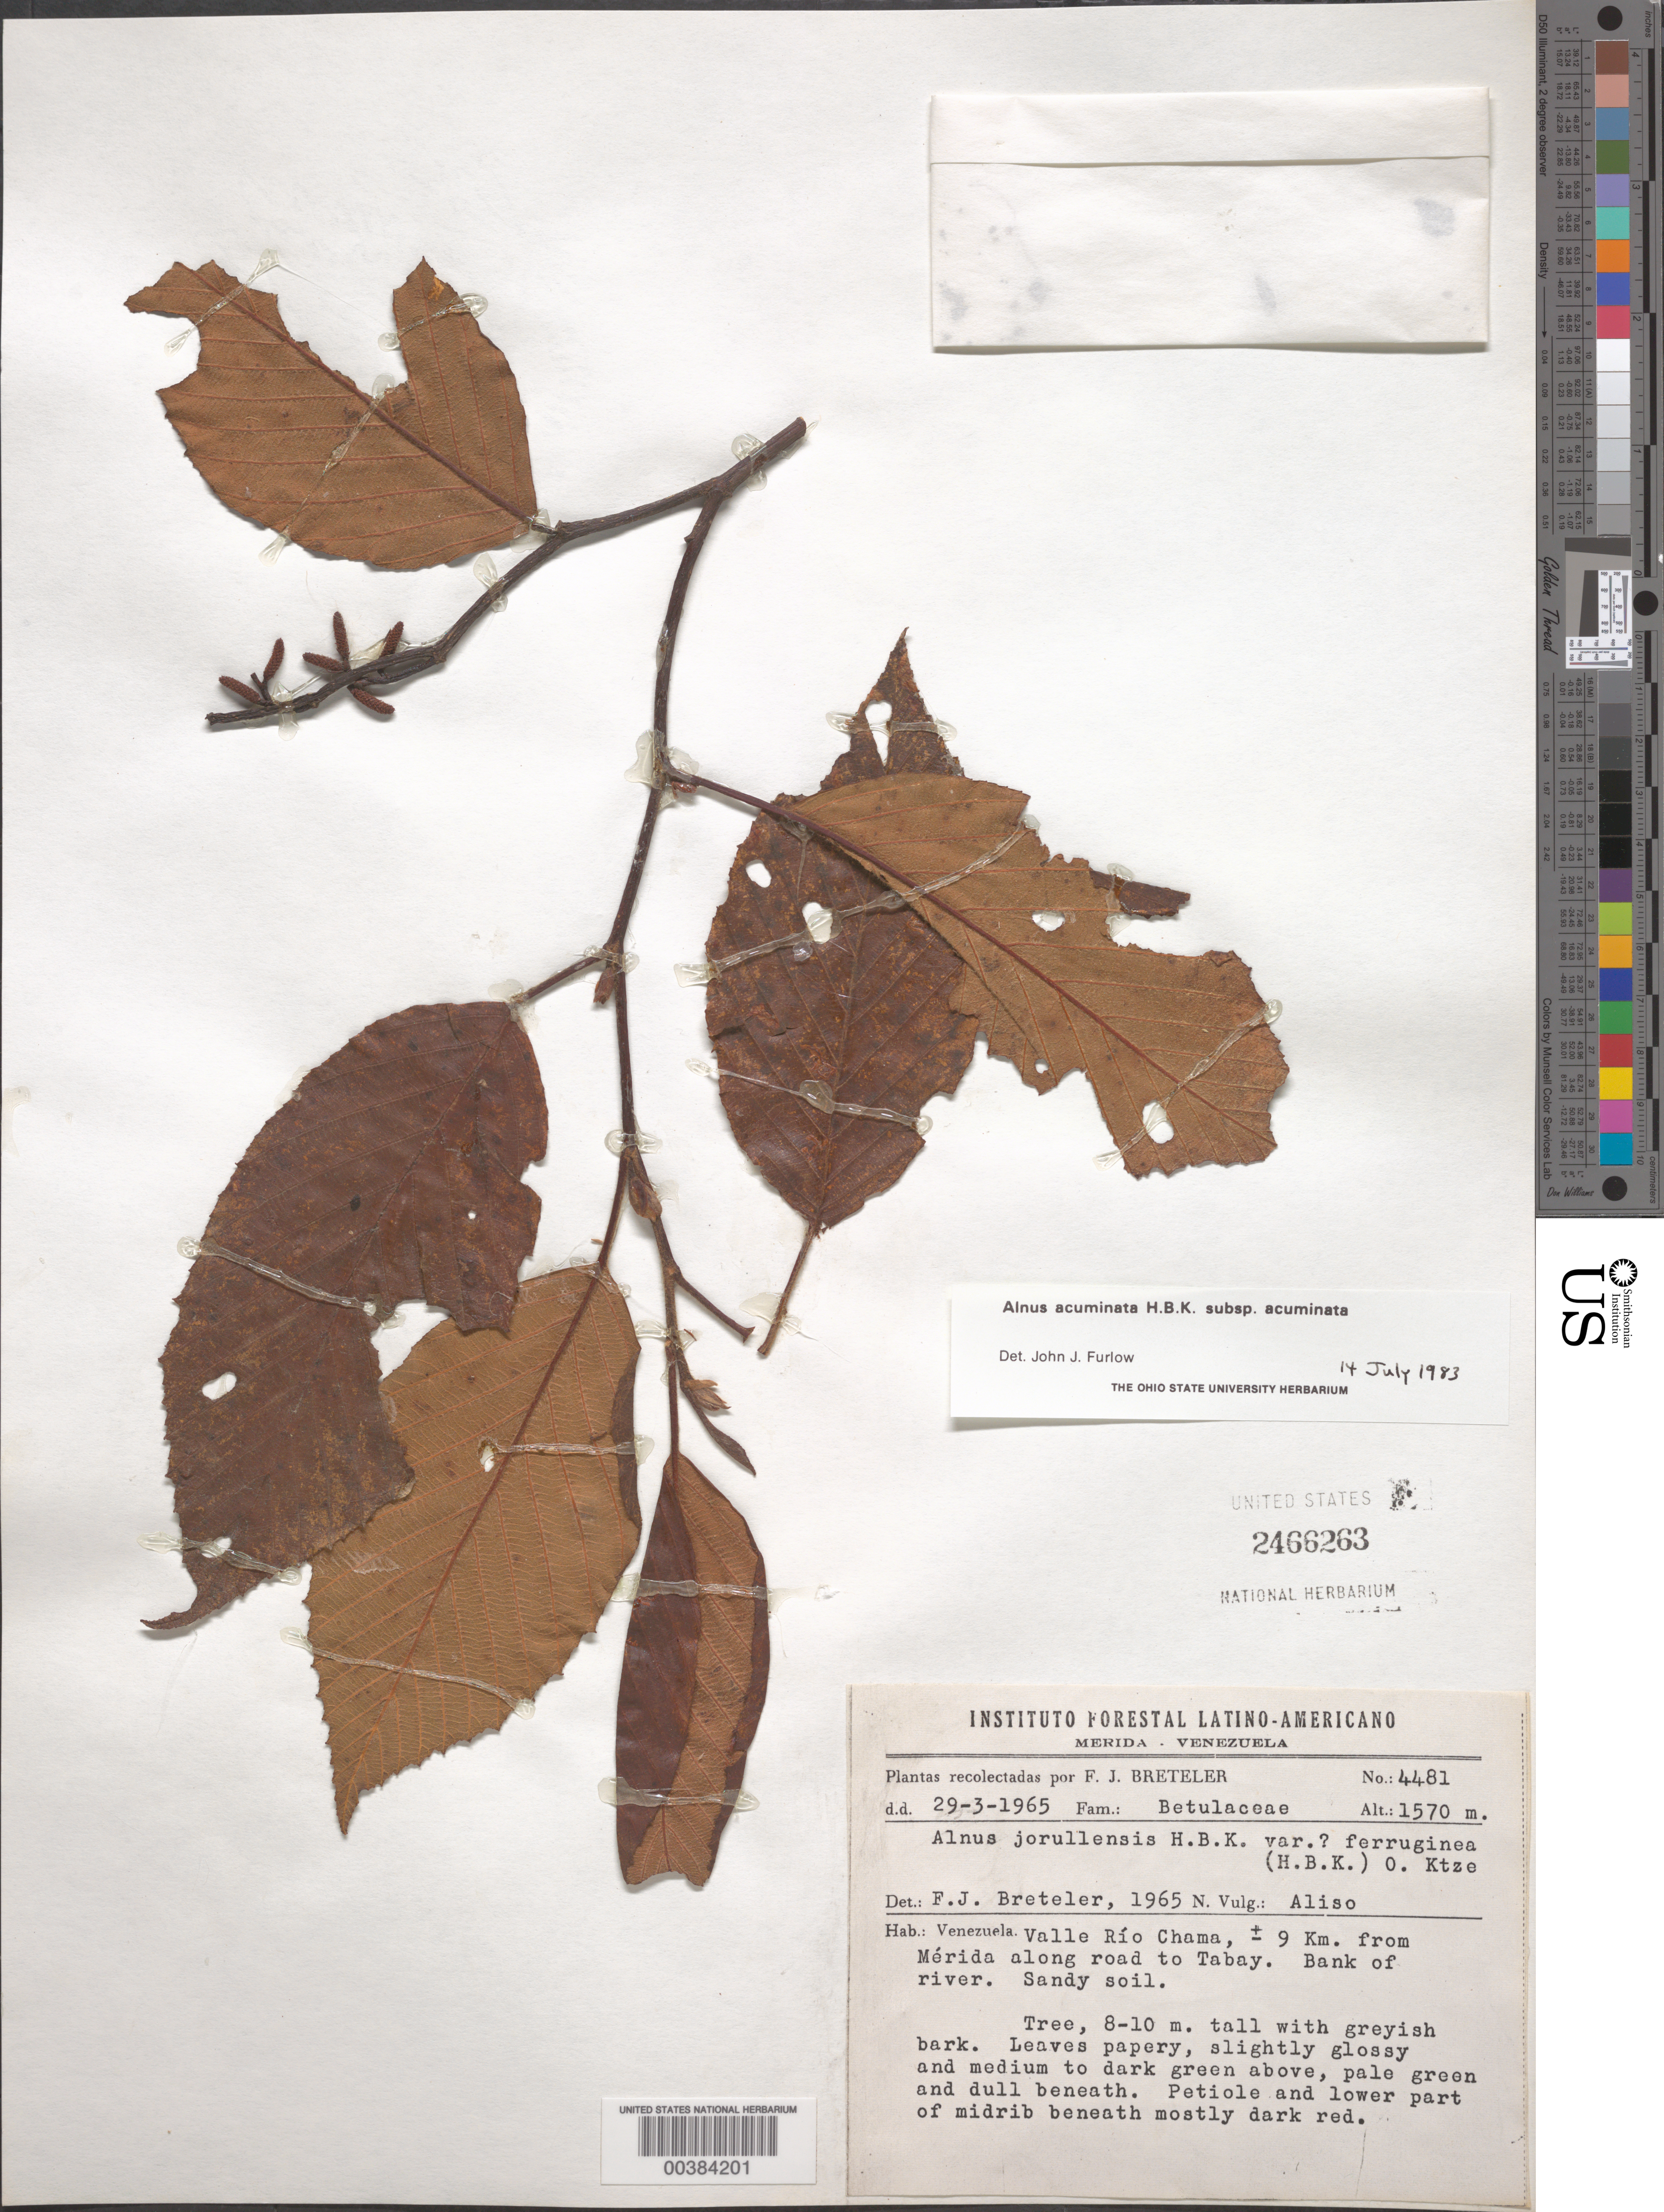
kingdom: Plantae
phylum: Tracheophyta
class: Magnoliopsida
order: Fagales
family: Betulaceae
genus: Alnus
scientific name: Alnus acuminata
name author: Kunth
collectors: F. J. Breteler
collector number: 4481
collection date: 1965-03-29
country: Venezuela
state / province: Mérida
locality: Valle Río Chama, ± 9 Km. from Mérida along road to Tabay. Bank of river.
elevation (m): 1570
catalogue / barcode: US 2466263